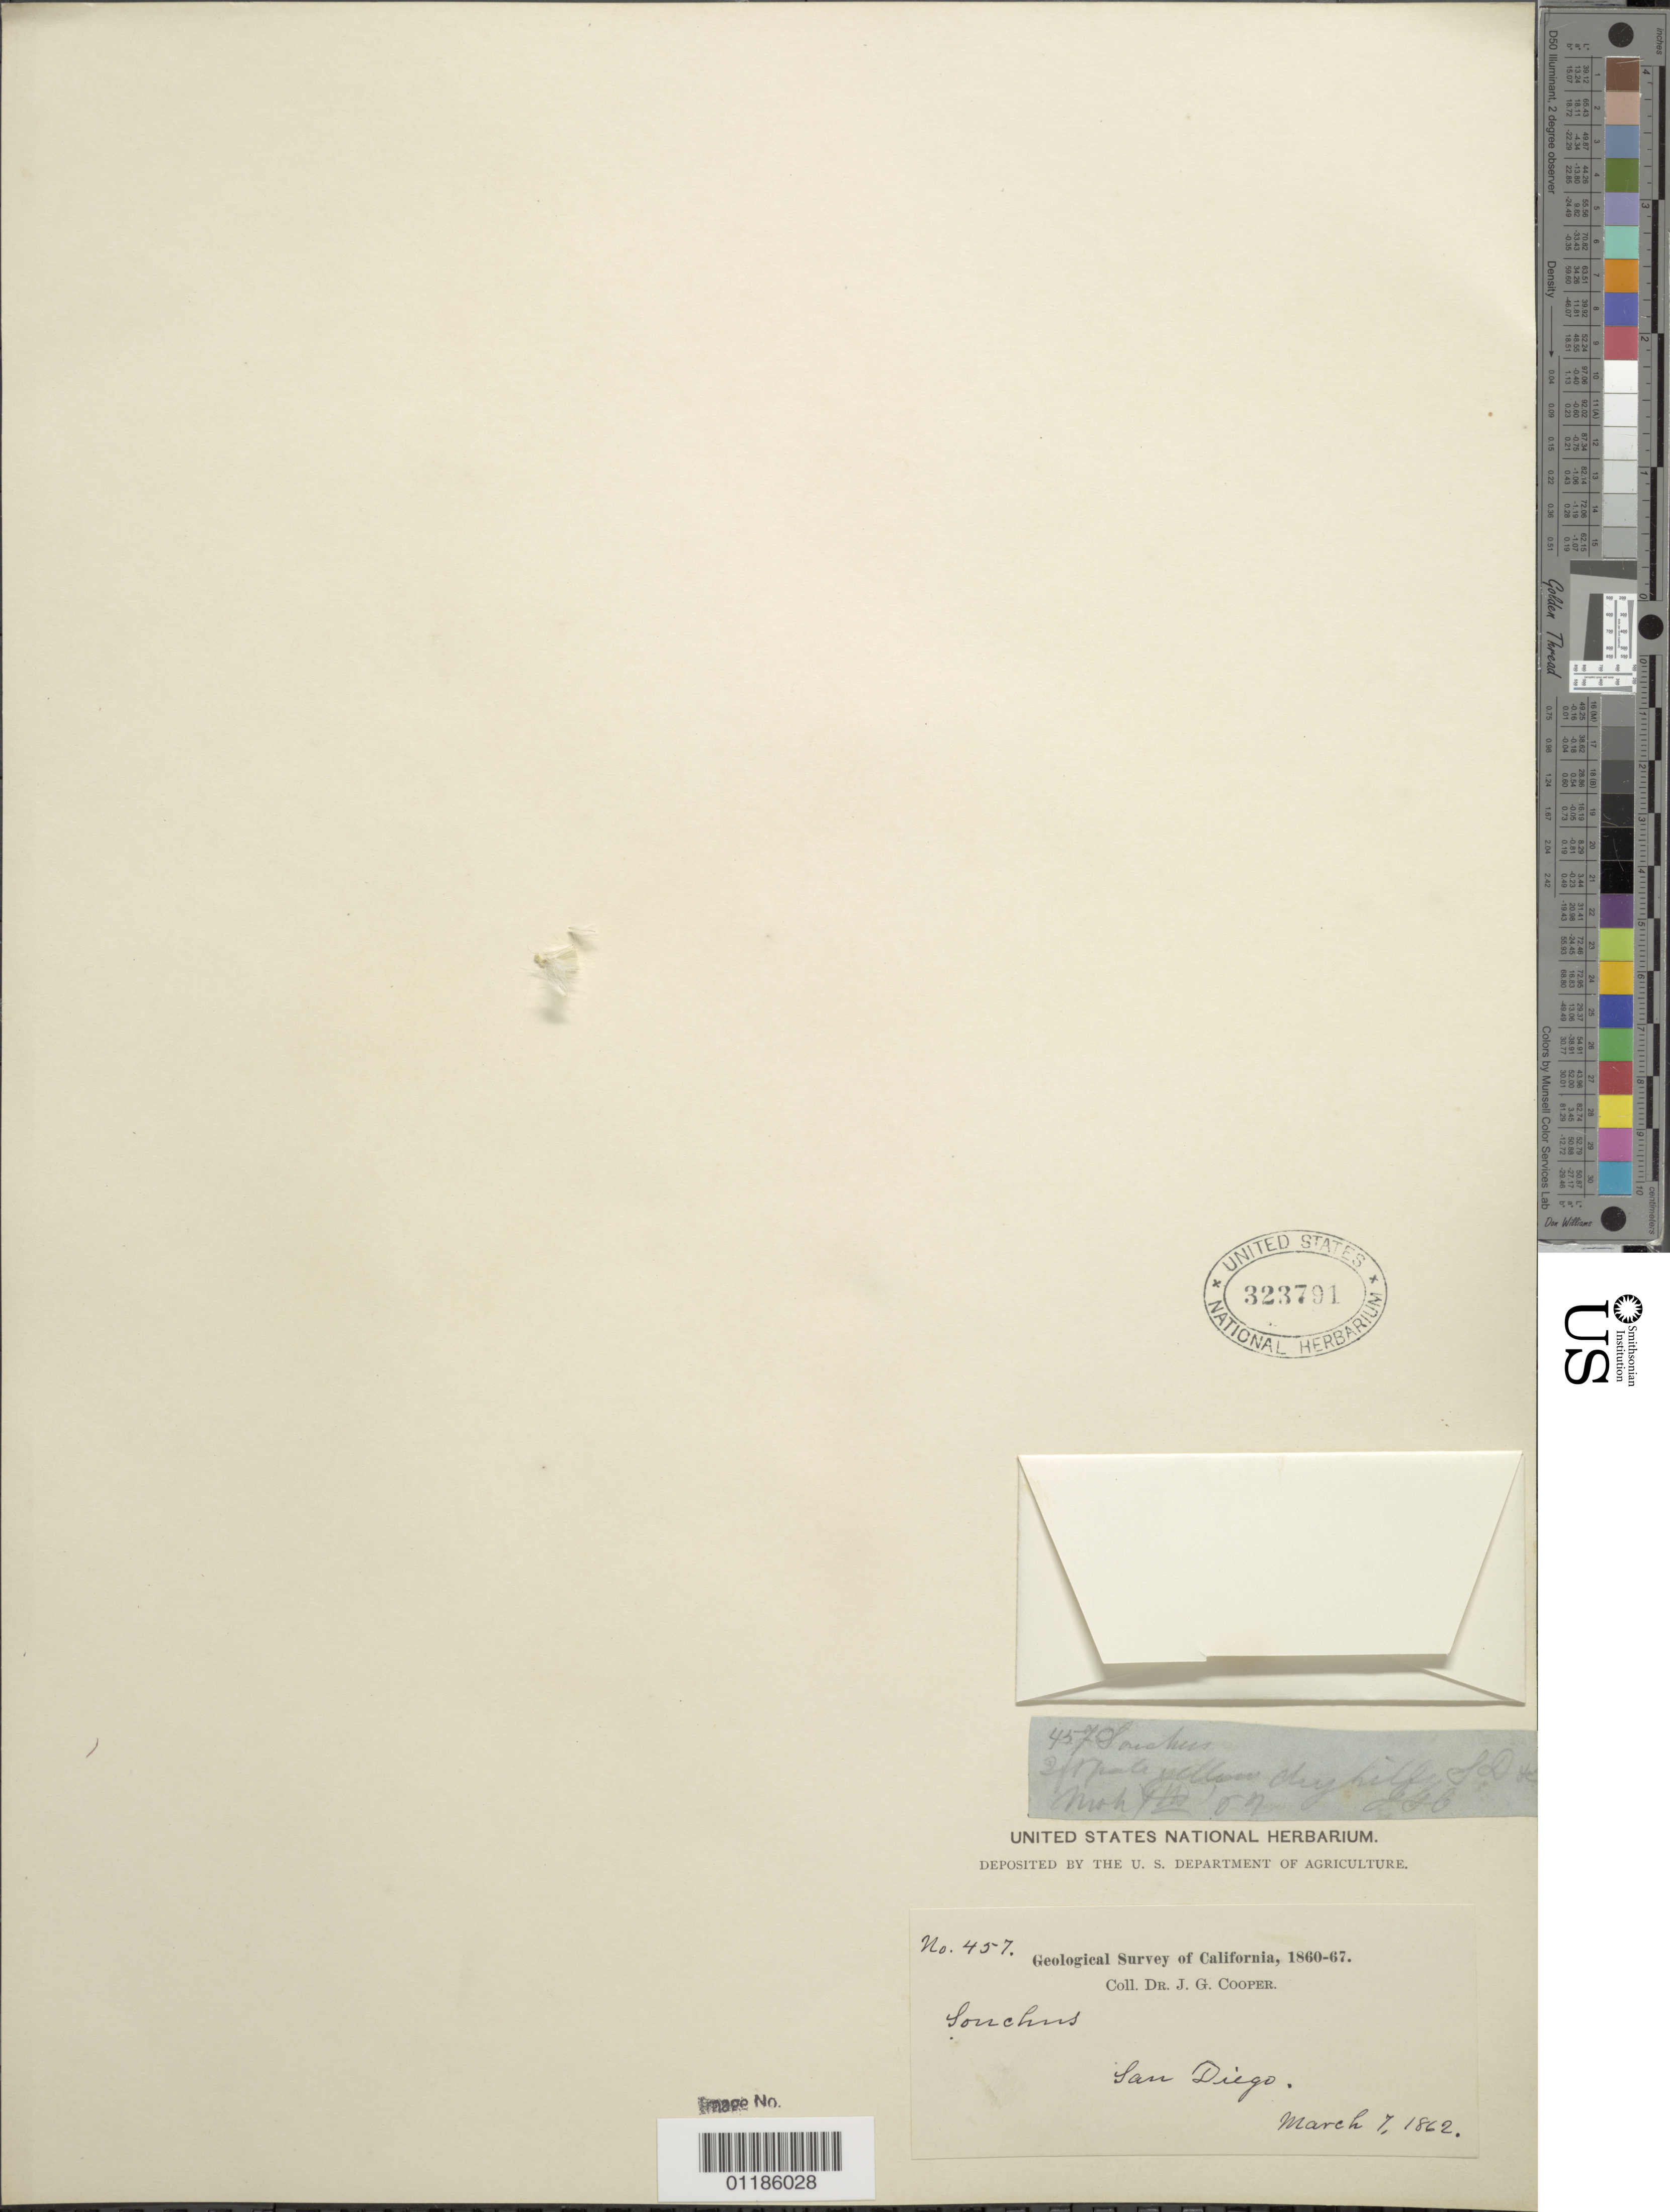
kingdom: Plantae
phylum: Tracheophyta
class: Magnoliopsida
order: Asterales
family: Asteraceae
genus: Sonchus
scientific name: Sonchus sp.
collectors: J. G. Cooper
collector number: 457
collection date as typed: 07 Mar 1862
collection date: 1862-03-07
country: United States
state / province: California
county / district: San Diego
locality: San Diego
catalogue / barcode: US 323791